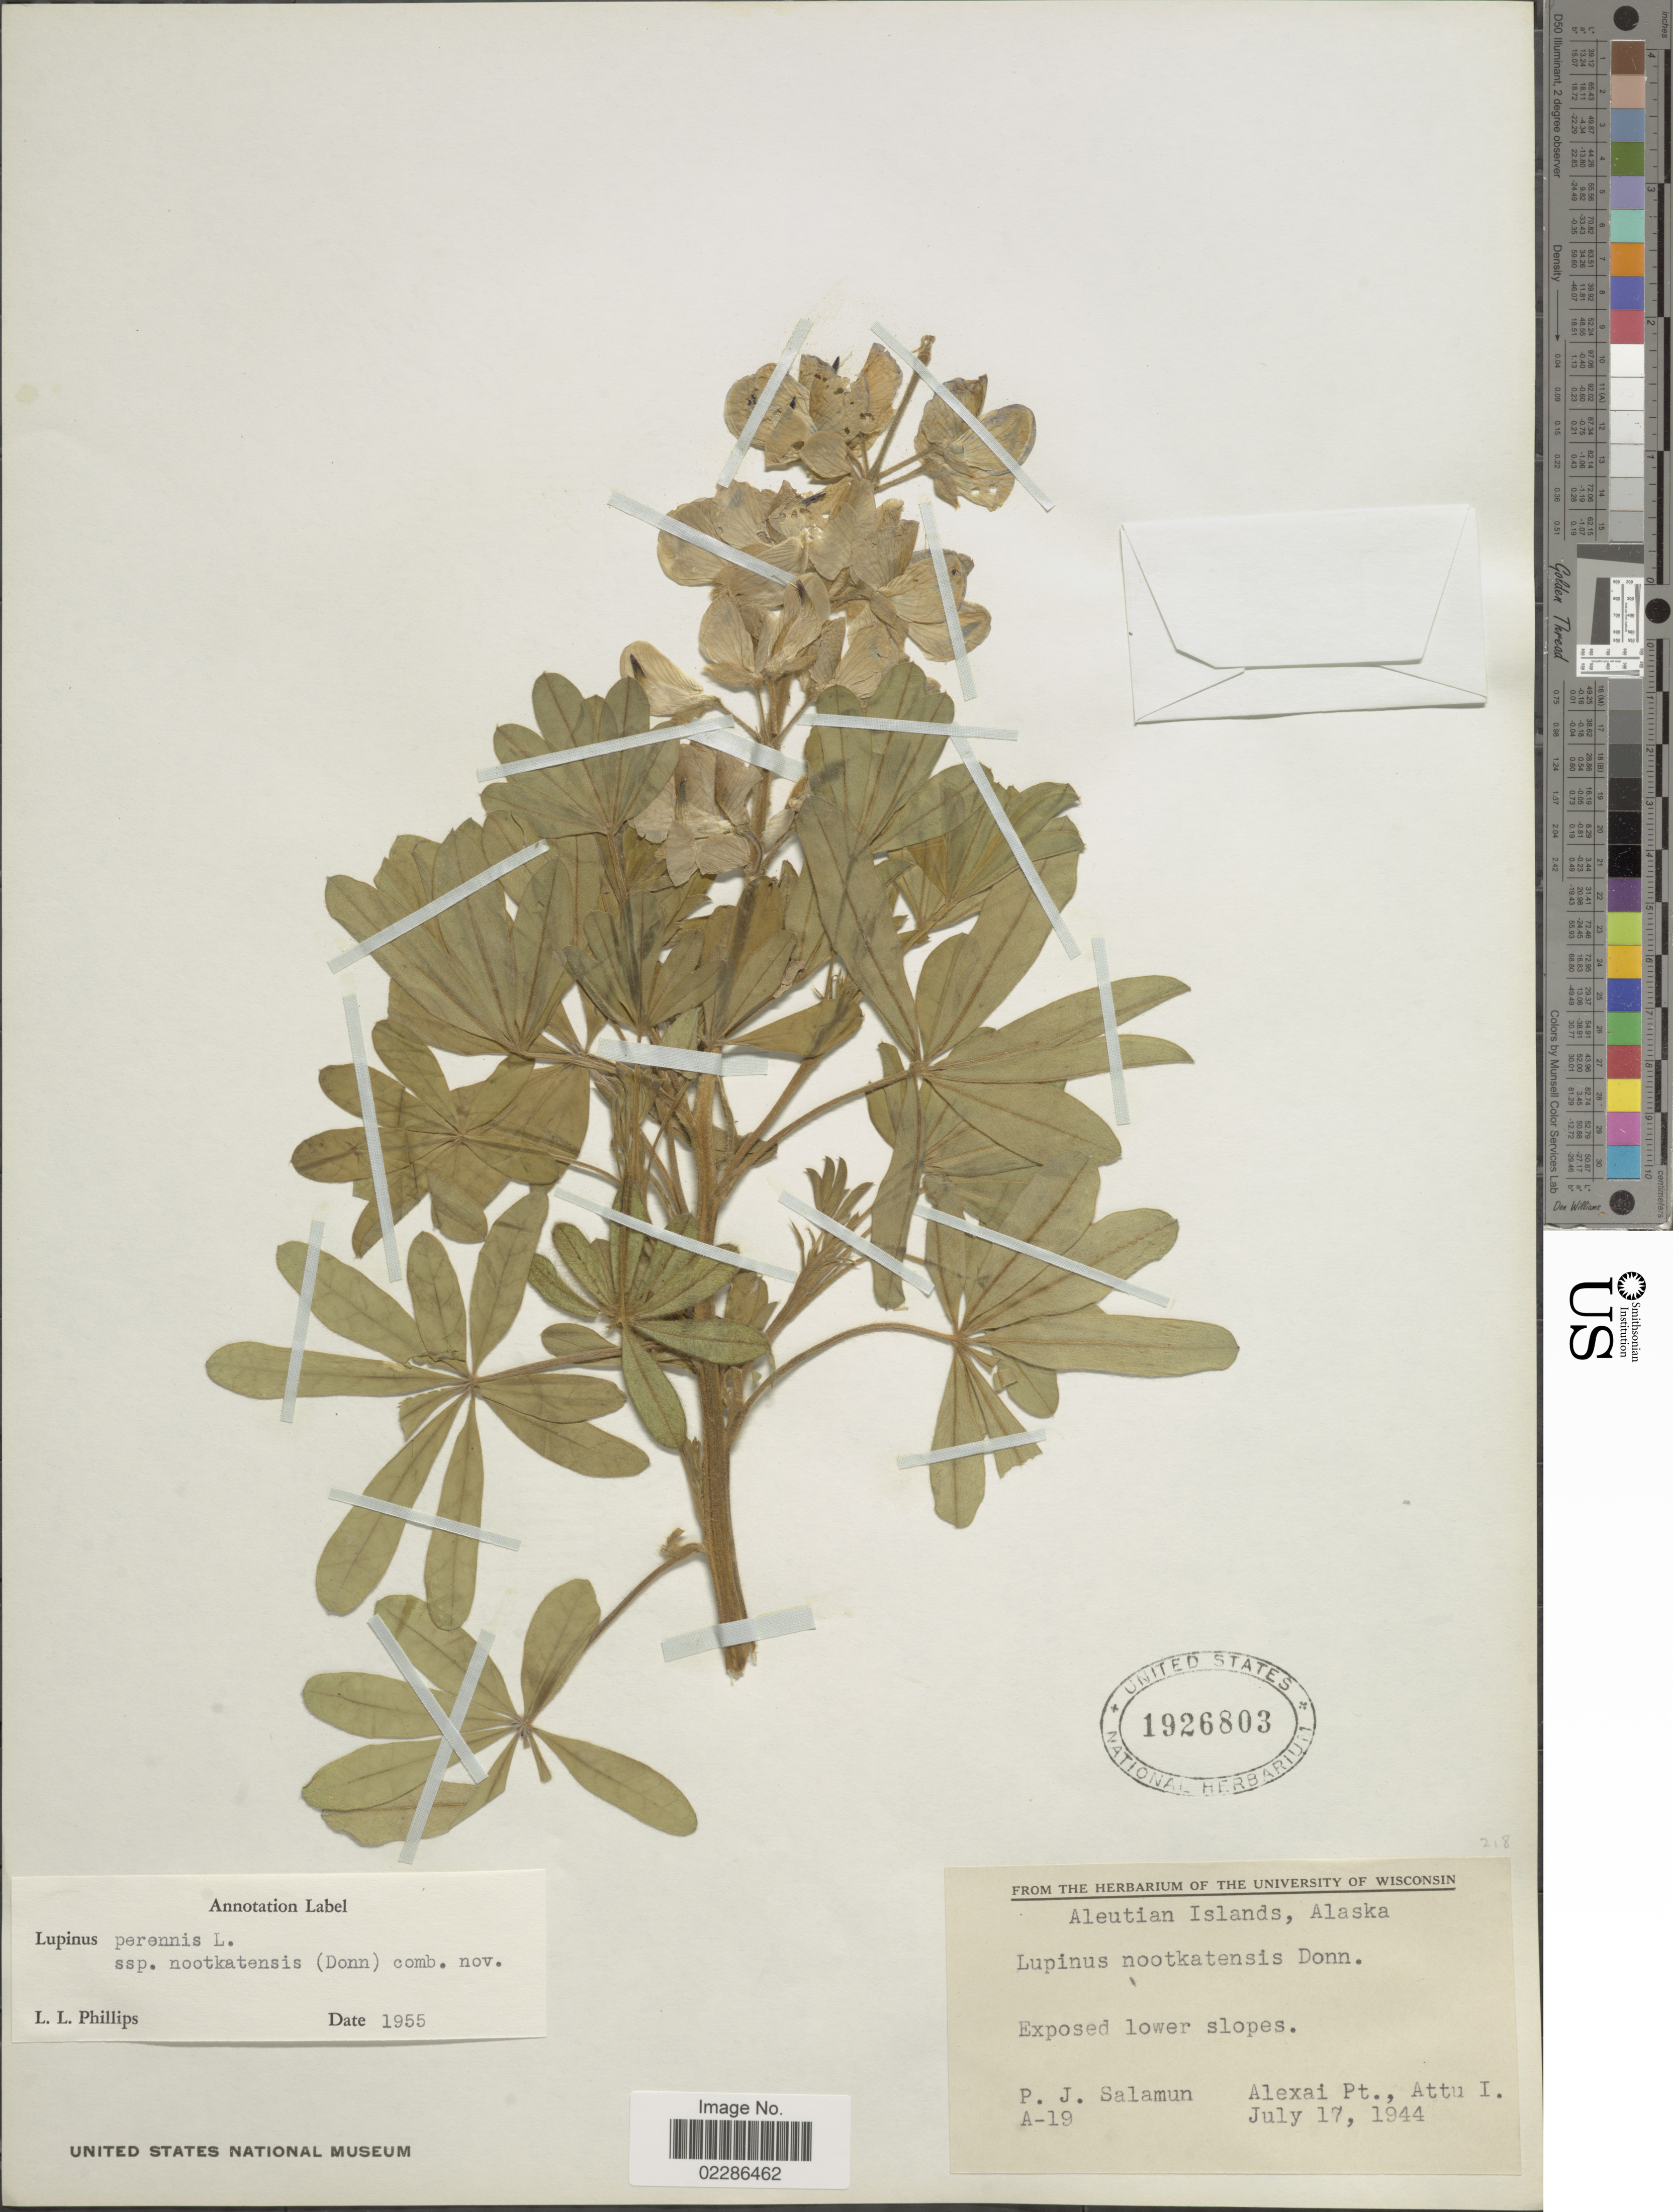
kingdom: Plantae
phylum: Tracheophyta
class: Magnoliopsida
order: Fabales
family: Fabaceae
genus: Lupinus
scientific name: Lupinus nootkatensis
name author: Donn ex Sims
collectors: P. Salamun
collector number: A-19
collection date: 1944-07-17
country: United States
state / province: Alaska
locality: Aleutian Islands, Alexai pt., Attu I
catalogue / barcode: US 1926803